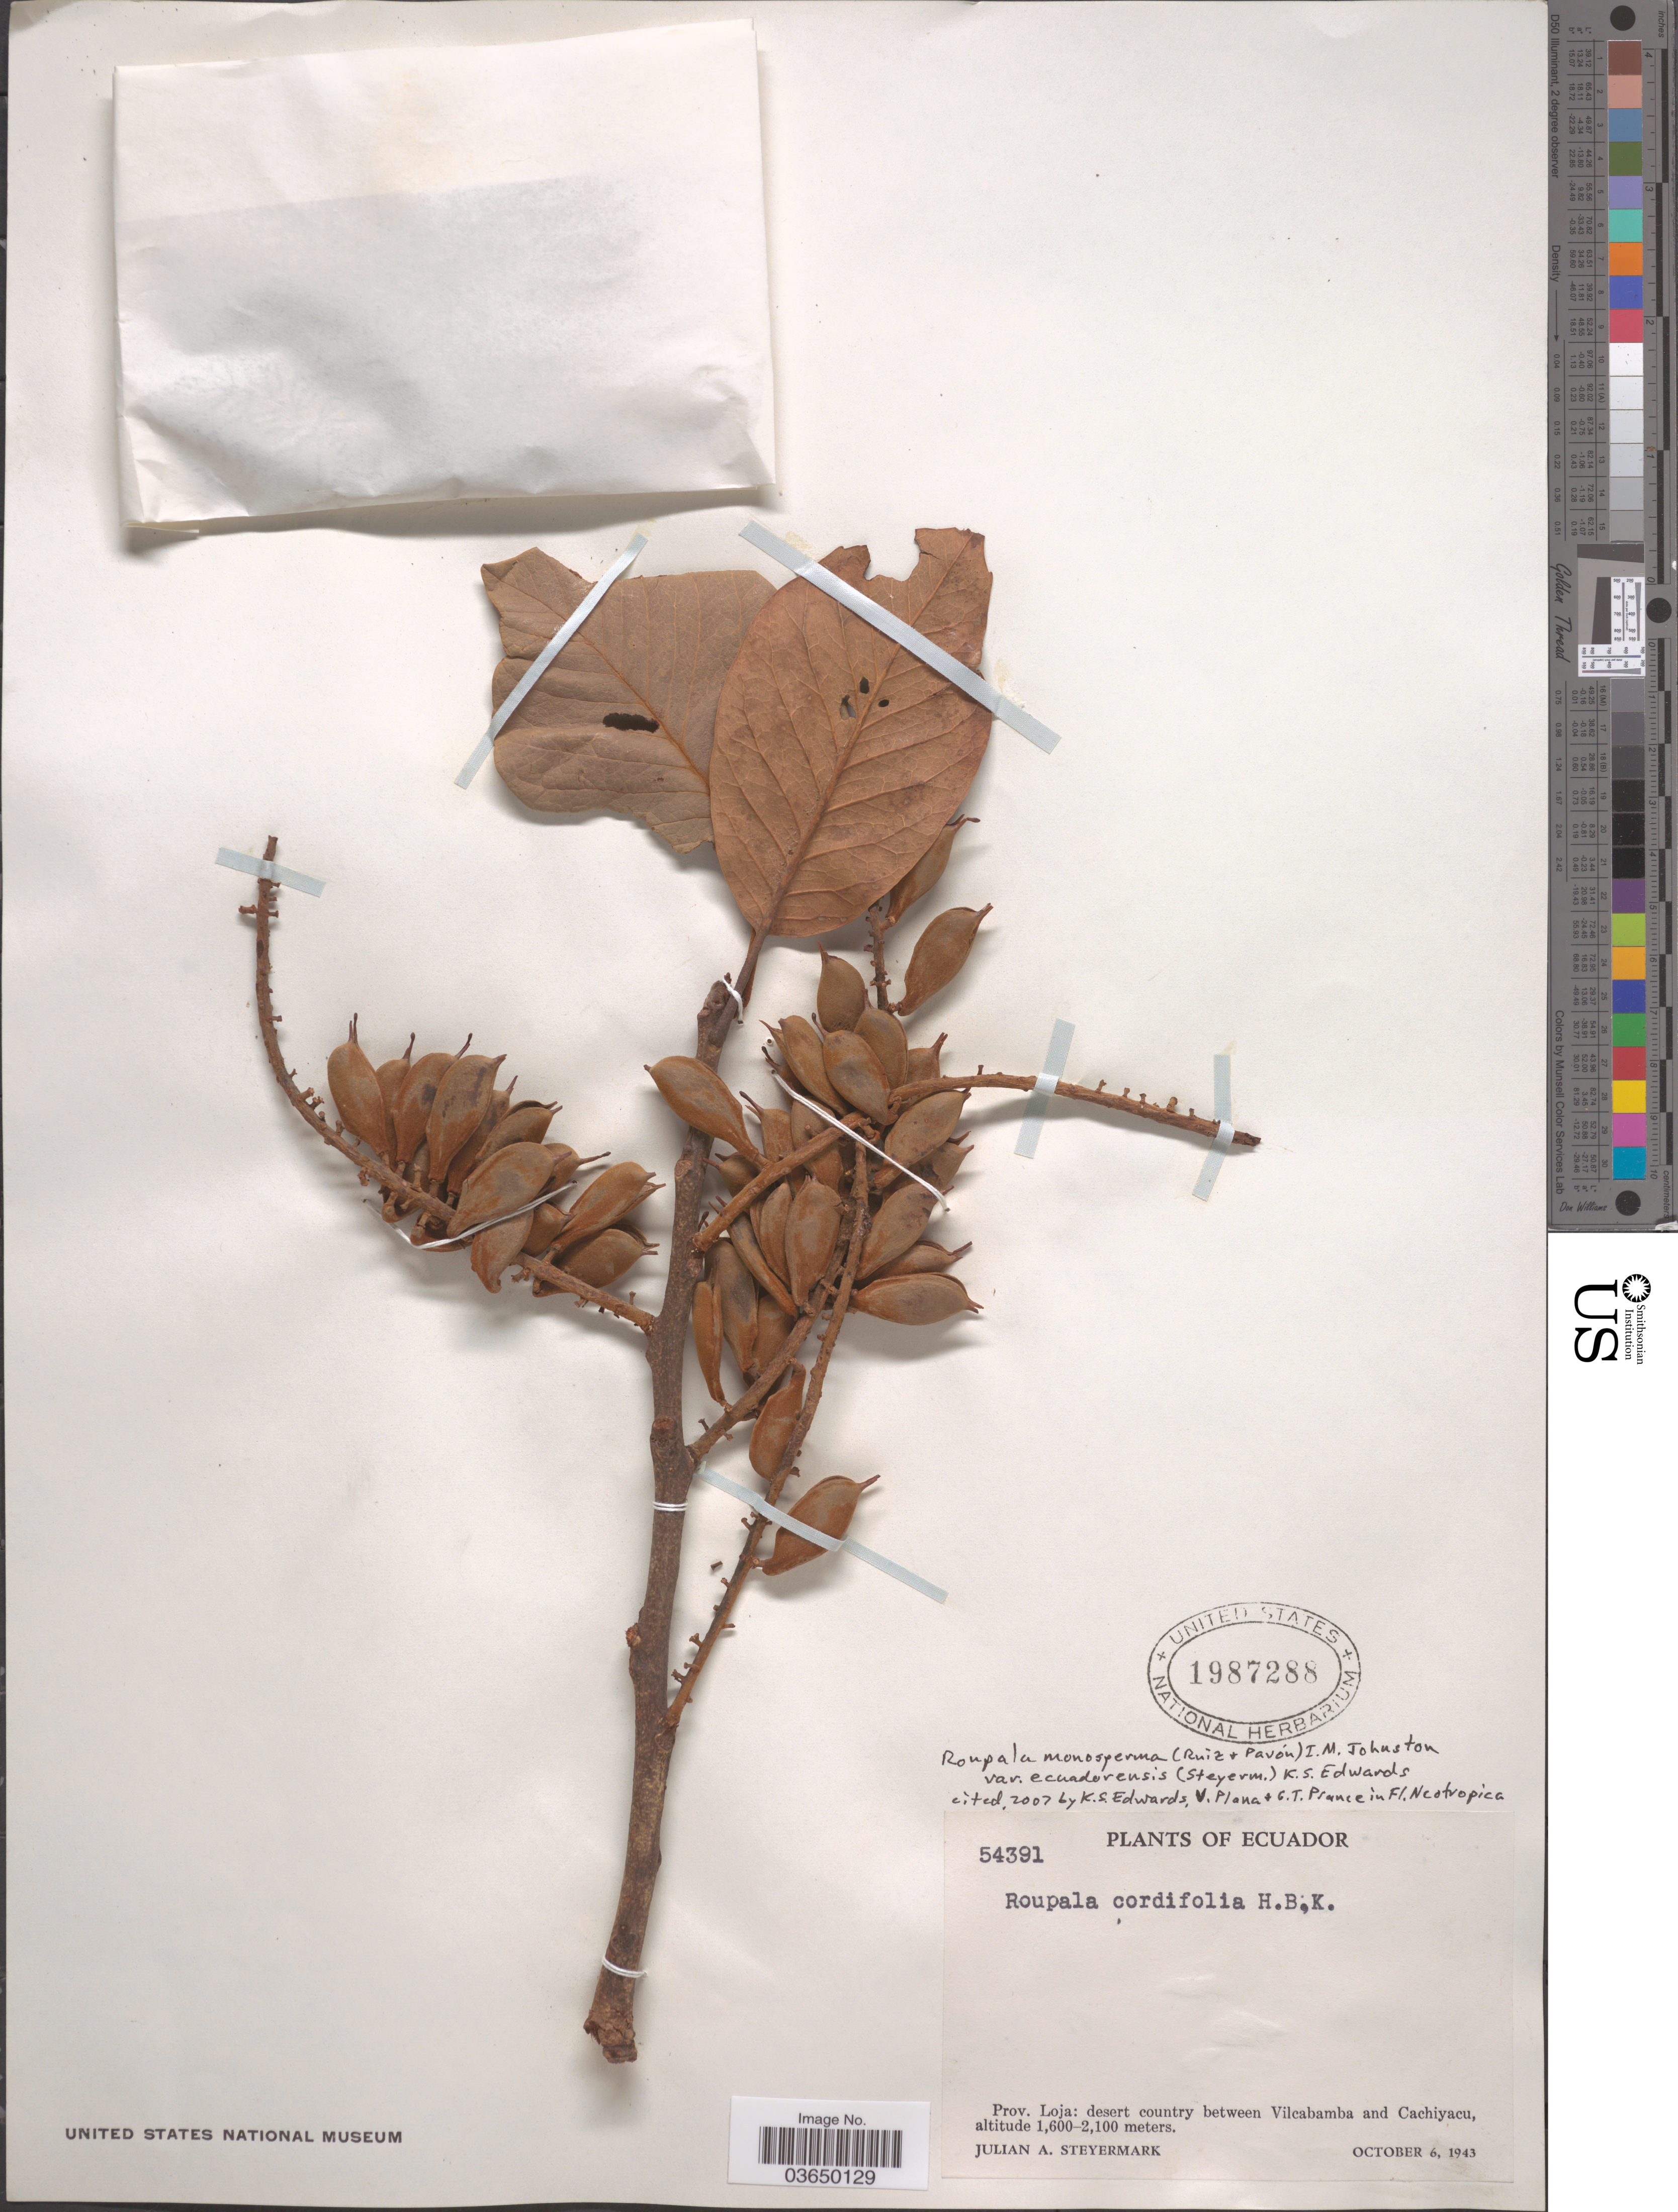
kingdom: Plantae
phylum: Tracheophyta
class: Magnoliopsida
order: Proteales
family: Proteaceae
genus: Roupala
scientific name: Roupala monosperma var. ecuadorensis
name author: (Steyerm.) K.S. Edwards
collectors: J. Steyermark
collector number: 54391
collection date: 1943-10-06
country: Ecuador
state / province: Loja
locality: Desert country between Vilcabamba and Cachiyacu.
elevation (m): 1600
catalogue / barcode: US 1987288